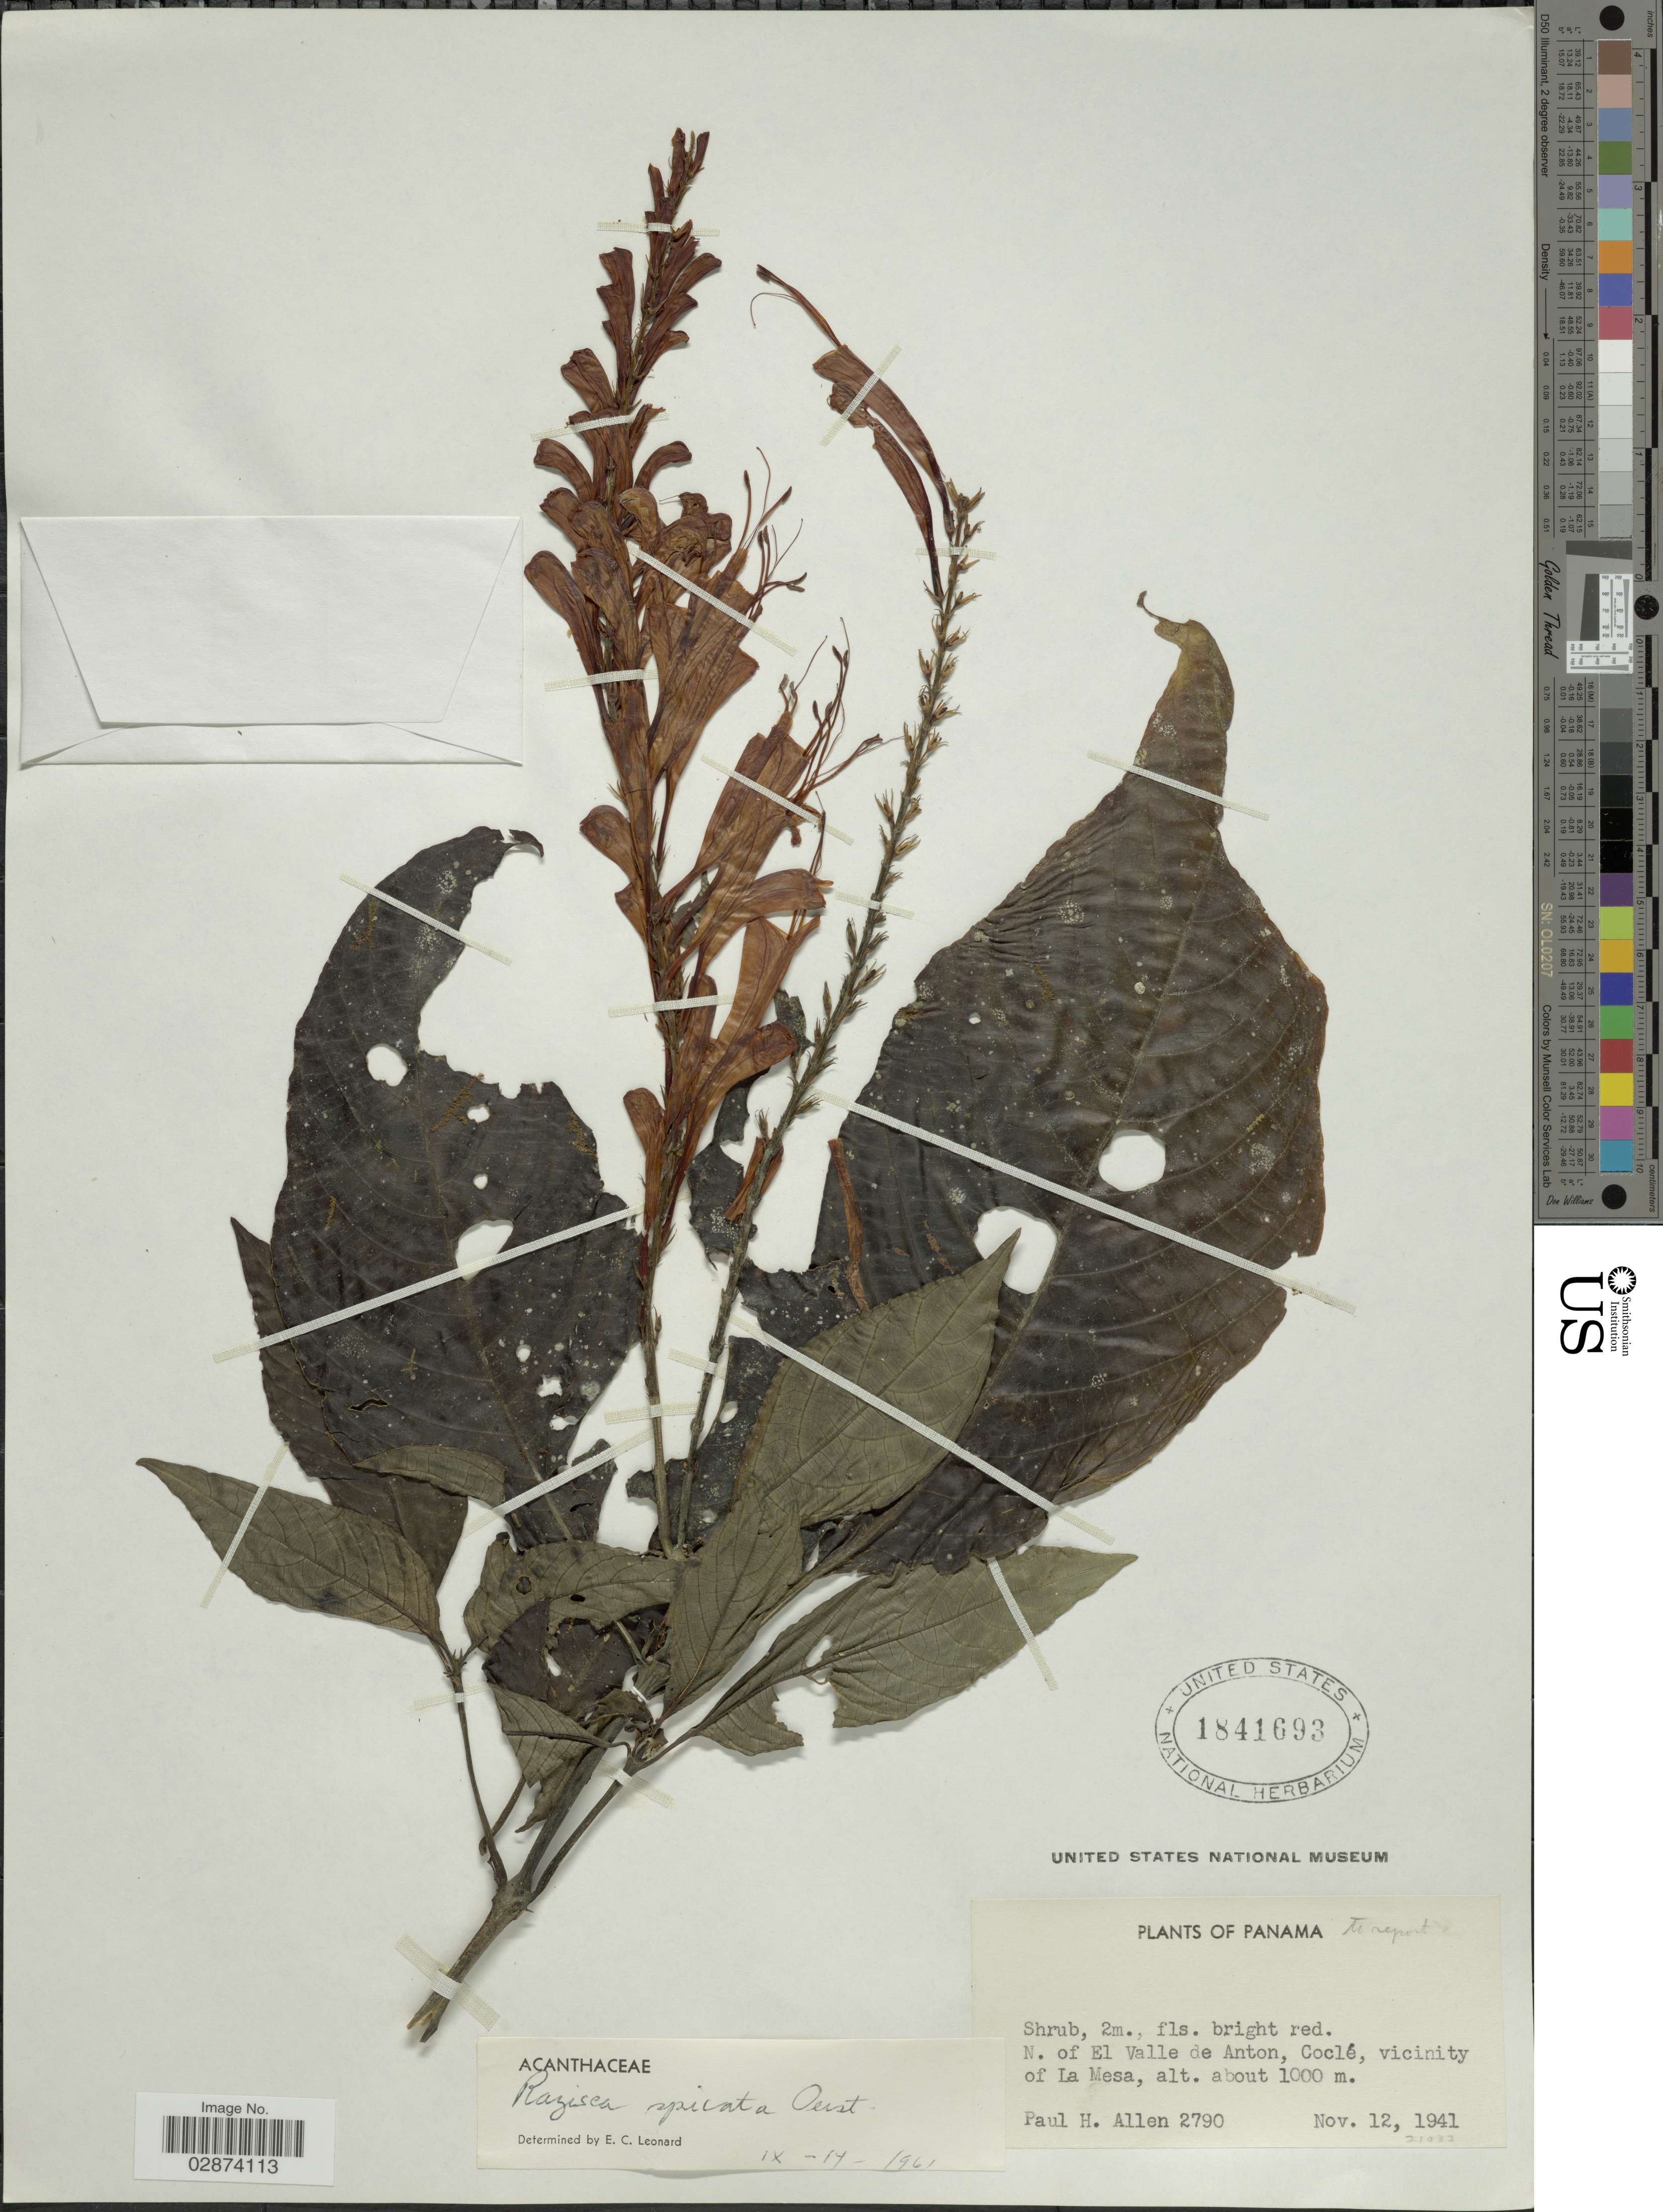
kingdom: Plantae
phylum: Tracheophyta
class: Magnoliopsida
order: Lamiales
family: Acanthaceae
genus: Razisea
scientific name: Razisea spicata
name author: Oerst.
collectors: P. H. Allen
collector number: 2790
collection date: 1941-11-12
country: Panama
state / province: Coclé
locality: N. of El Valle de Anton, vicinity of La Mesa.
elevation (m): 1000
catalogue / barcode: US 1841693